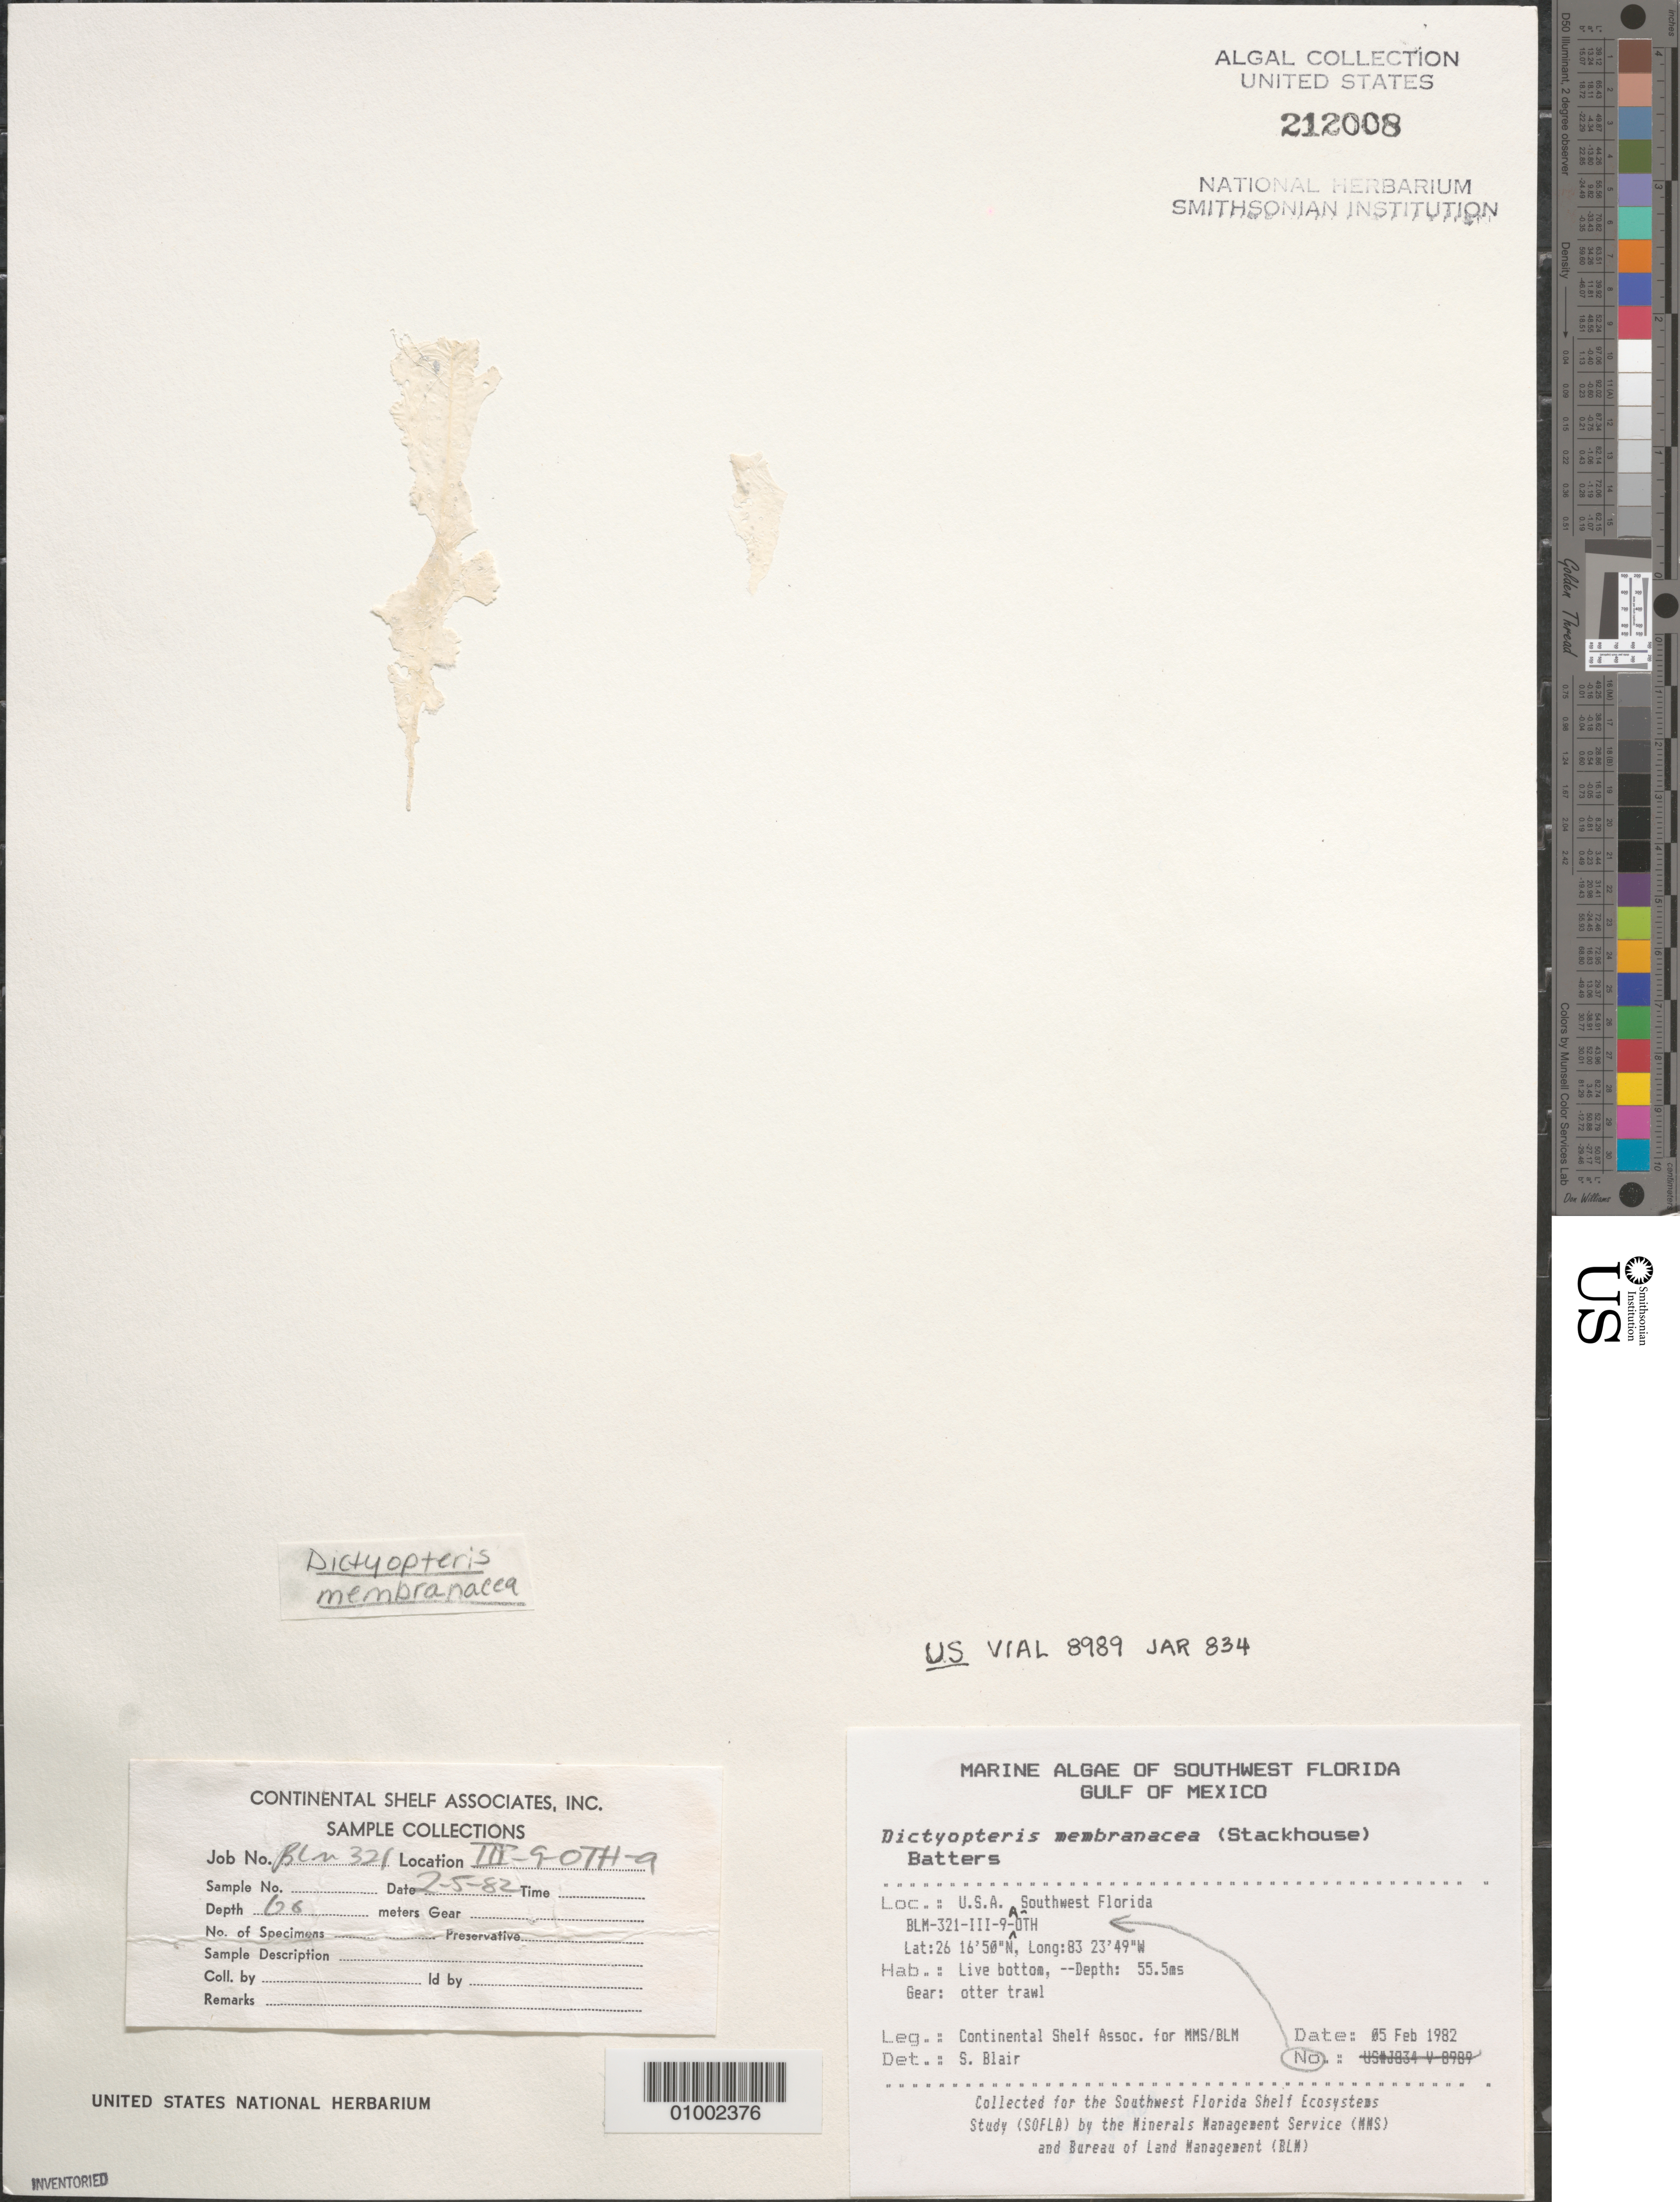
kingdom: Chromista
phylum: Ochrophyta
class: Phaeophyceae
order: Dictyotales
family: Dictyotaceae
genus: Dictyopteris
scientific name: Dictyopteris polypodioides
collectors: Continental Shelf Associates for the MMS/BLM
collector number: BLM-321-III-9-A-OTH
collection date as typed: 05 Feb 1982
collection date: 1982-02-05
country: United States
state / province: Florida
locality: Gulf of Mexico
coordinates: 26 16'50"N, 83 23'49"W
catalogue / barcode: US 212008